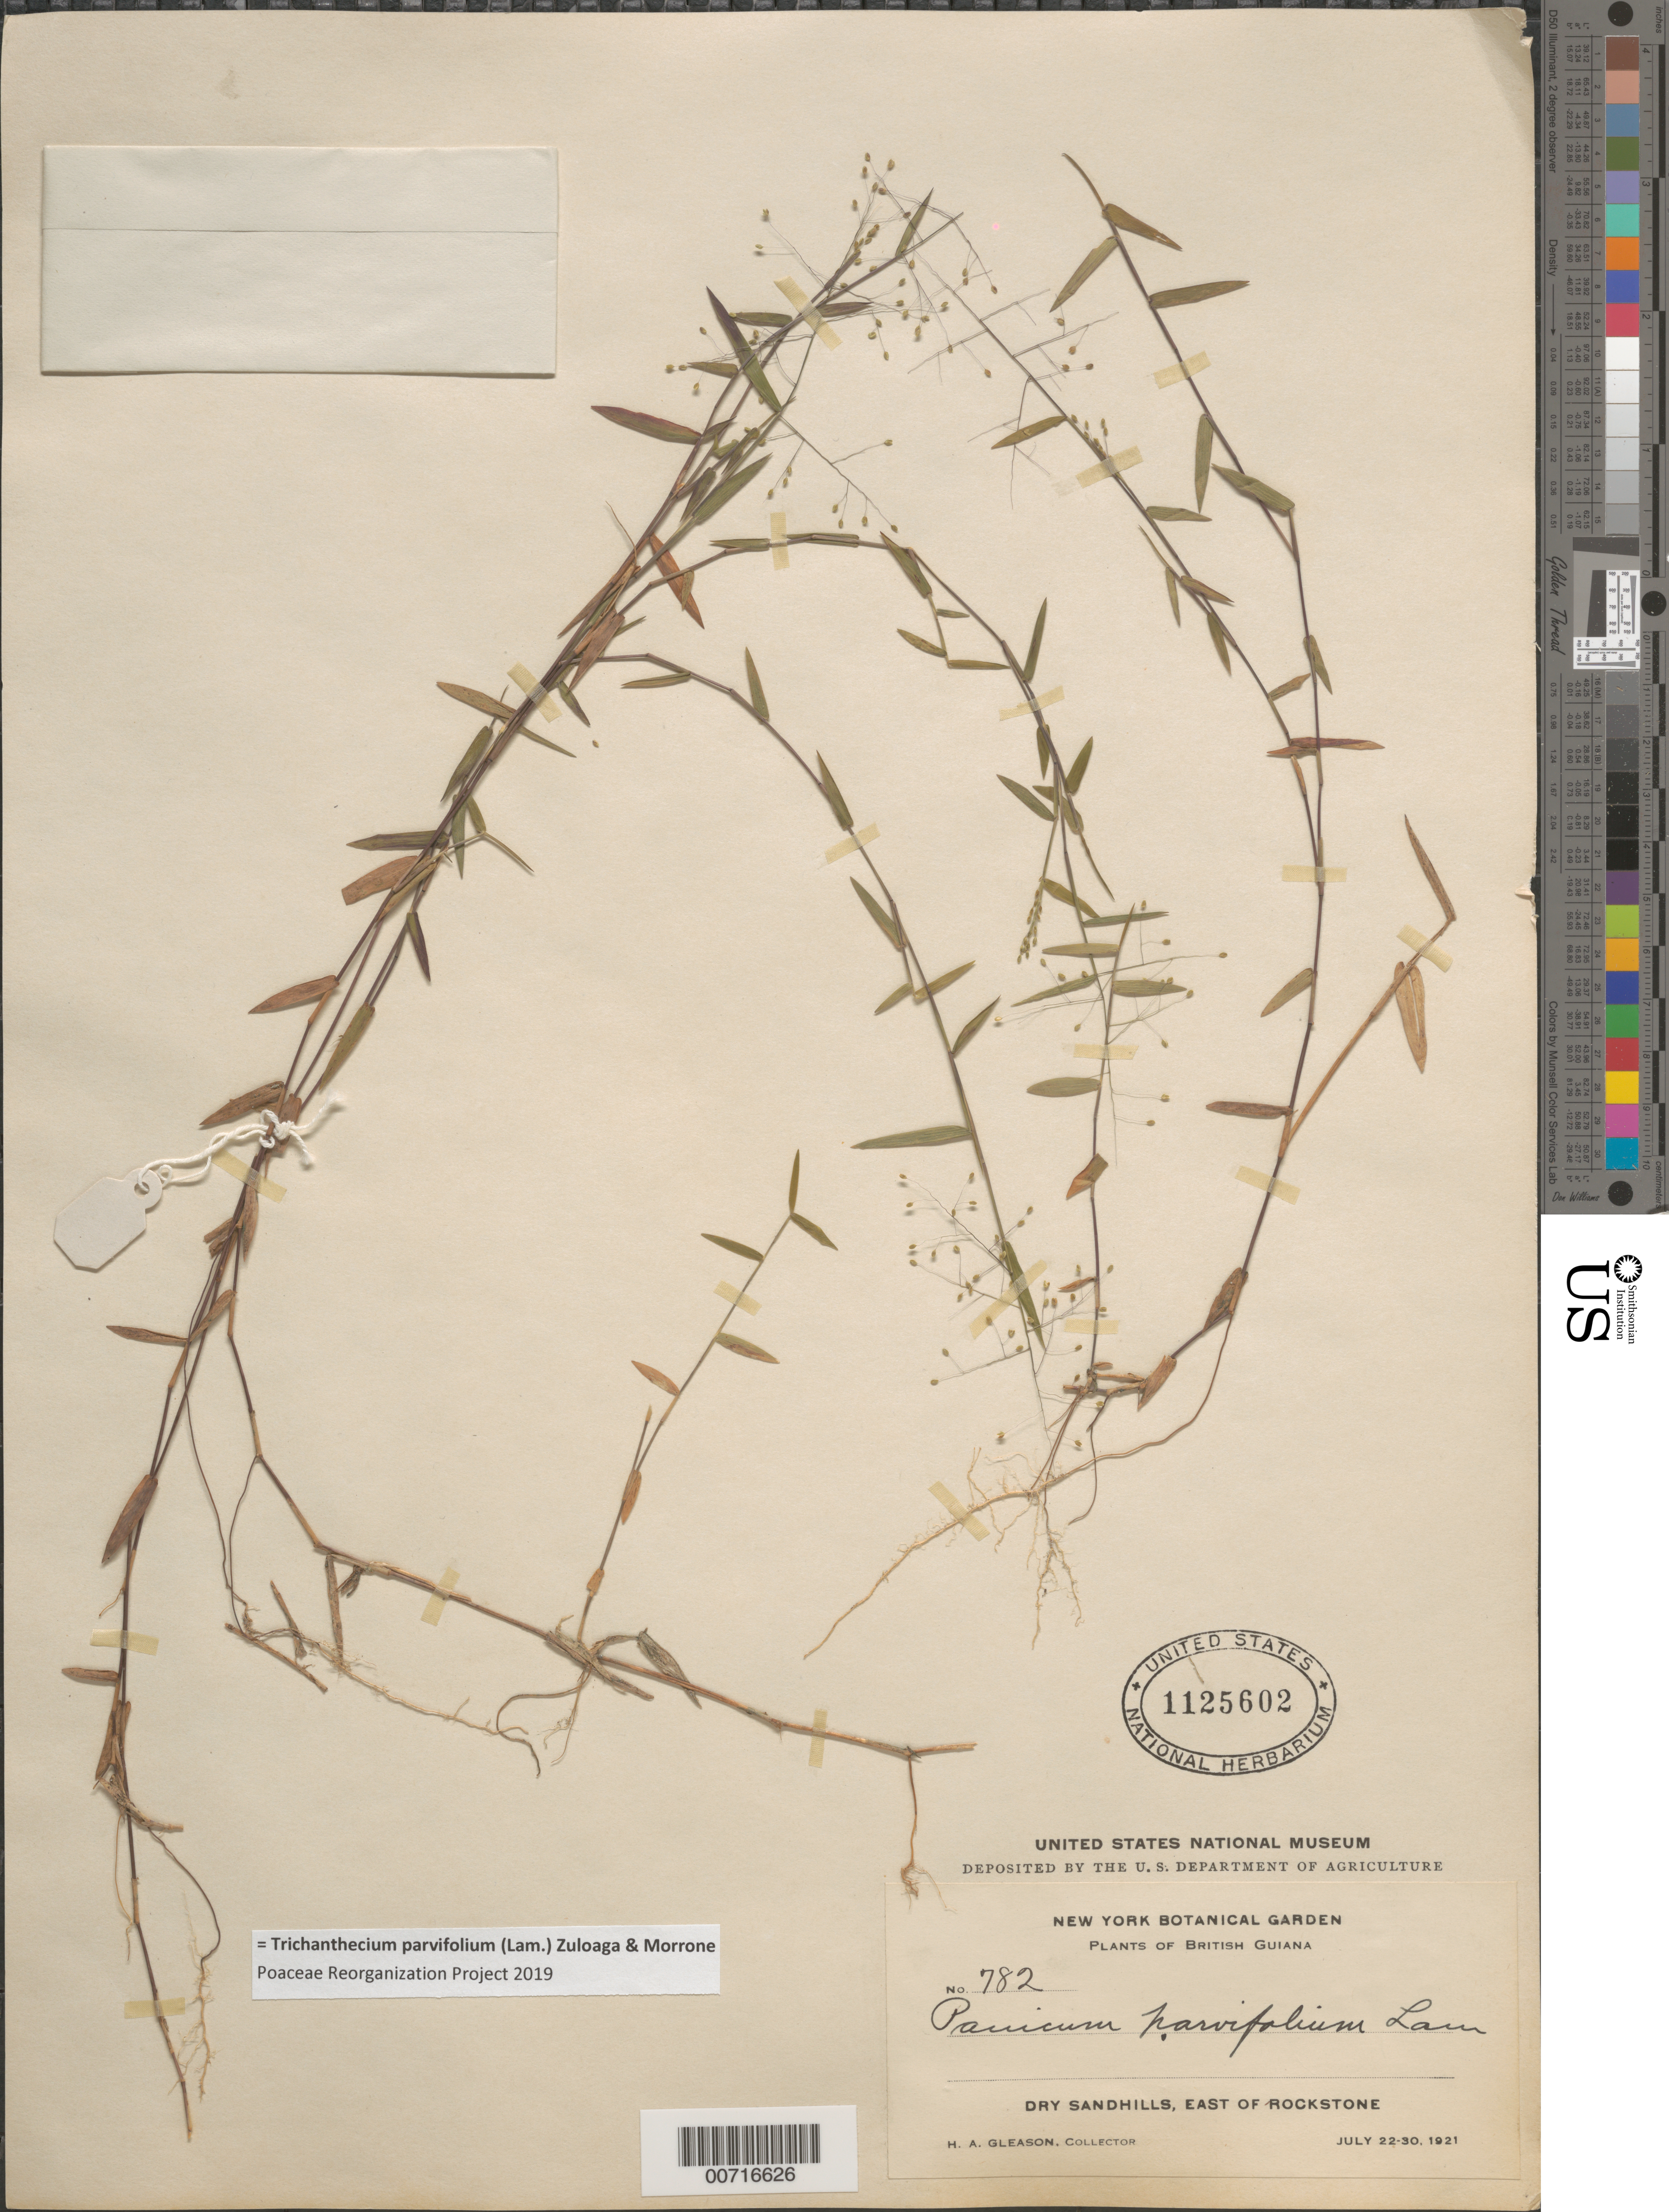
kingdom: Plantae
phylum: Tracheophyta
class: Liliopsida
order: Poales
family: Poaceae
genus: Trichanthecium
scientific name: Trichanthecium parvifolium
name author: (Lam.) Zuloaga & Morrone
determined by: Poaceae Reorganization Project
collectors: H. A. Gleason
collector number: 782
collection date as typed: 22-Jul-21 to 30-Jul-21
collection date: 1921-07-22/1921-07-30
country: Guyana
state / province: U. Demerara-Berbice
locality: Rockstone, on the Essequibo R., 3 mi E of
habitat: Dry sandhills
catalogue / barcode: US 1125602